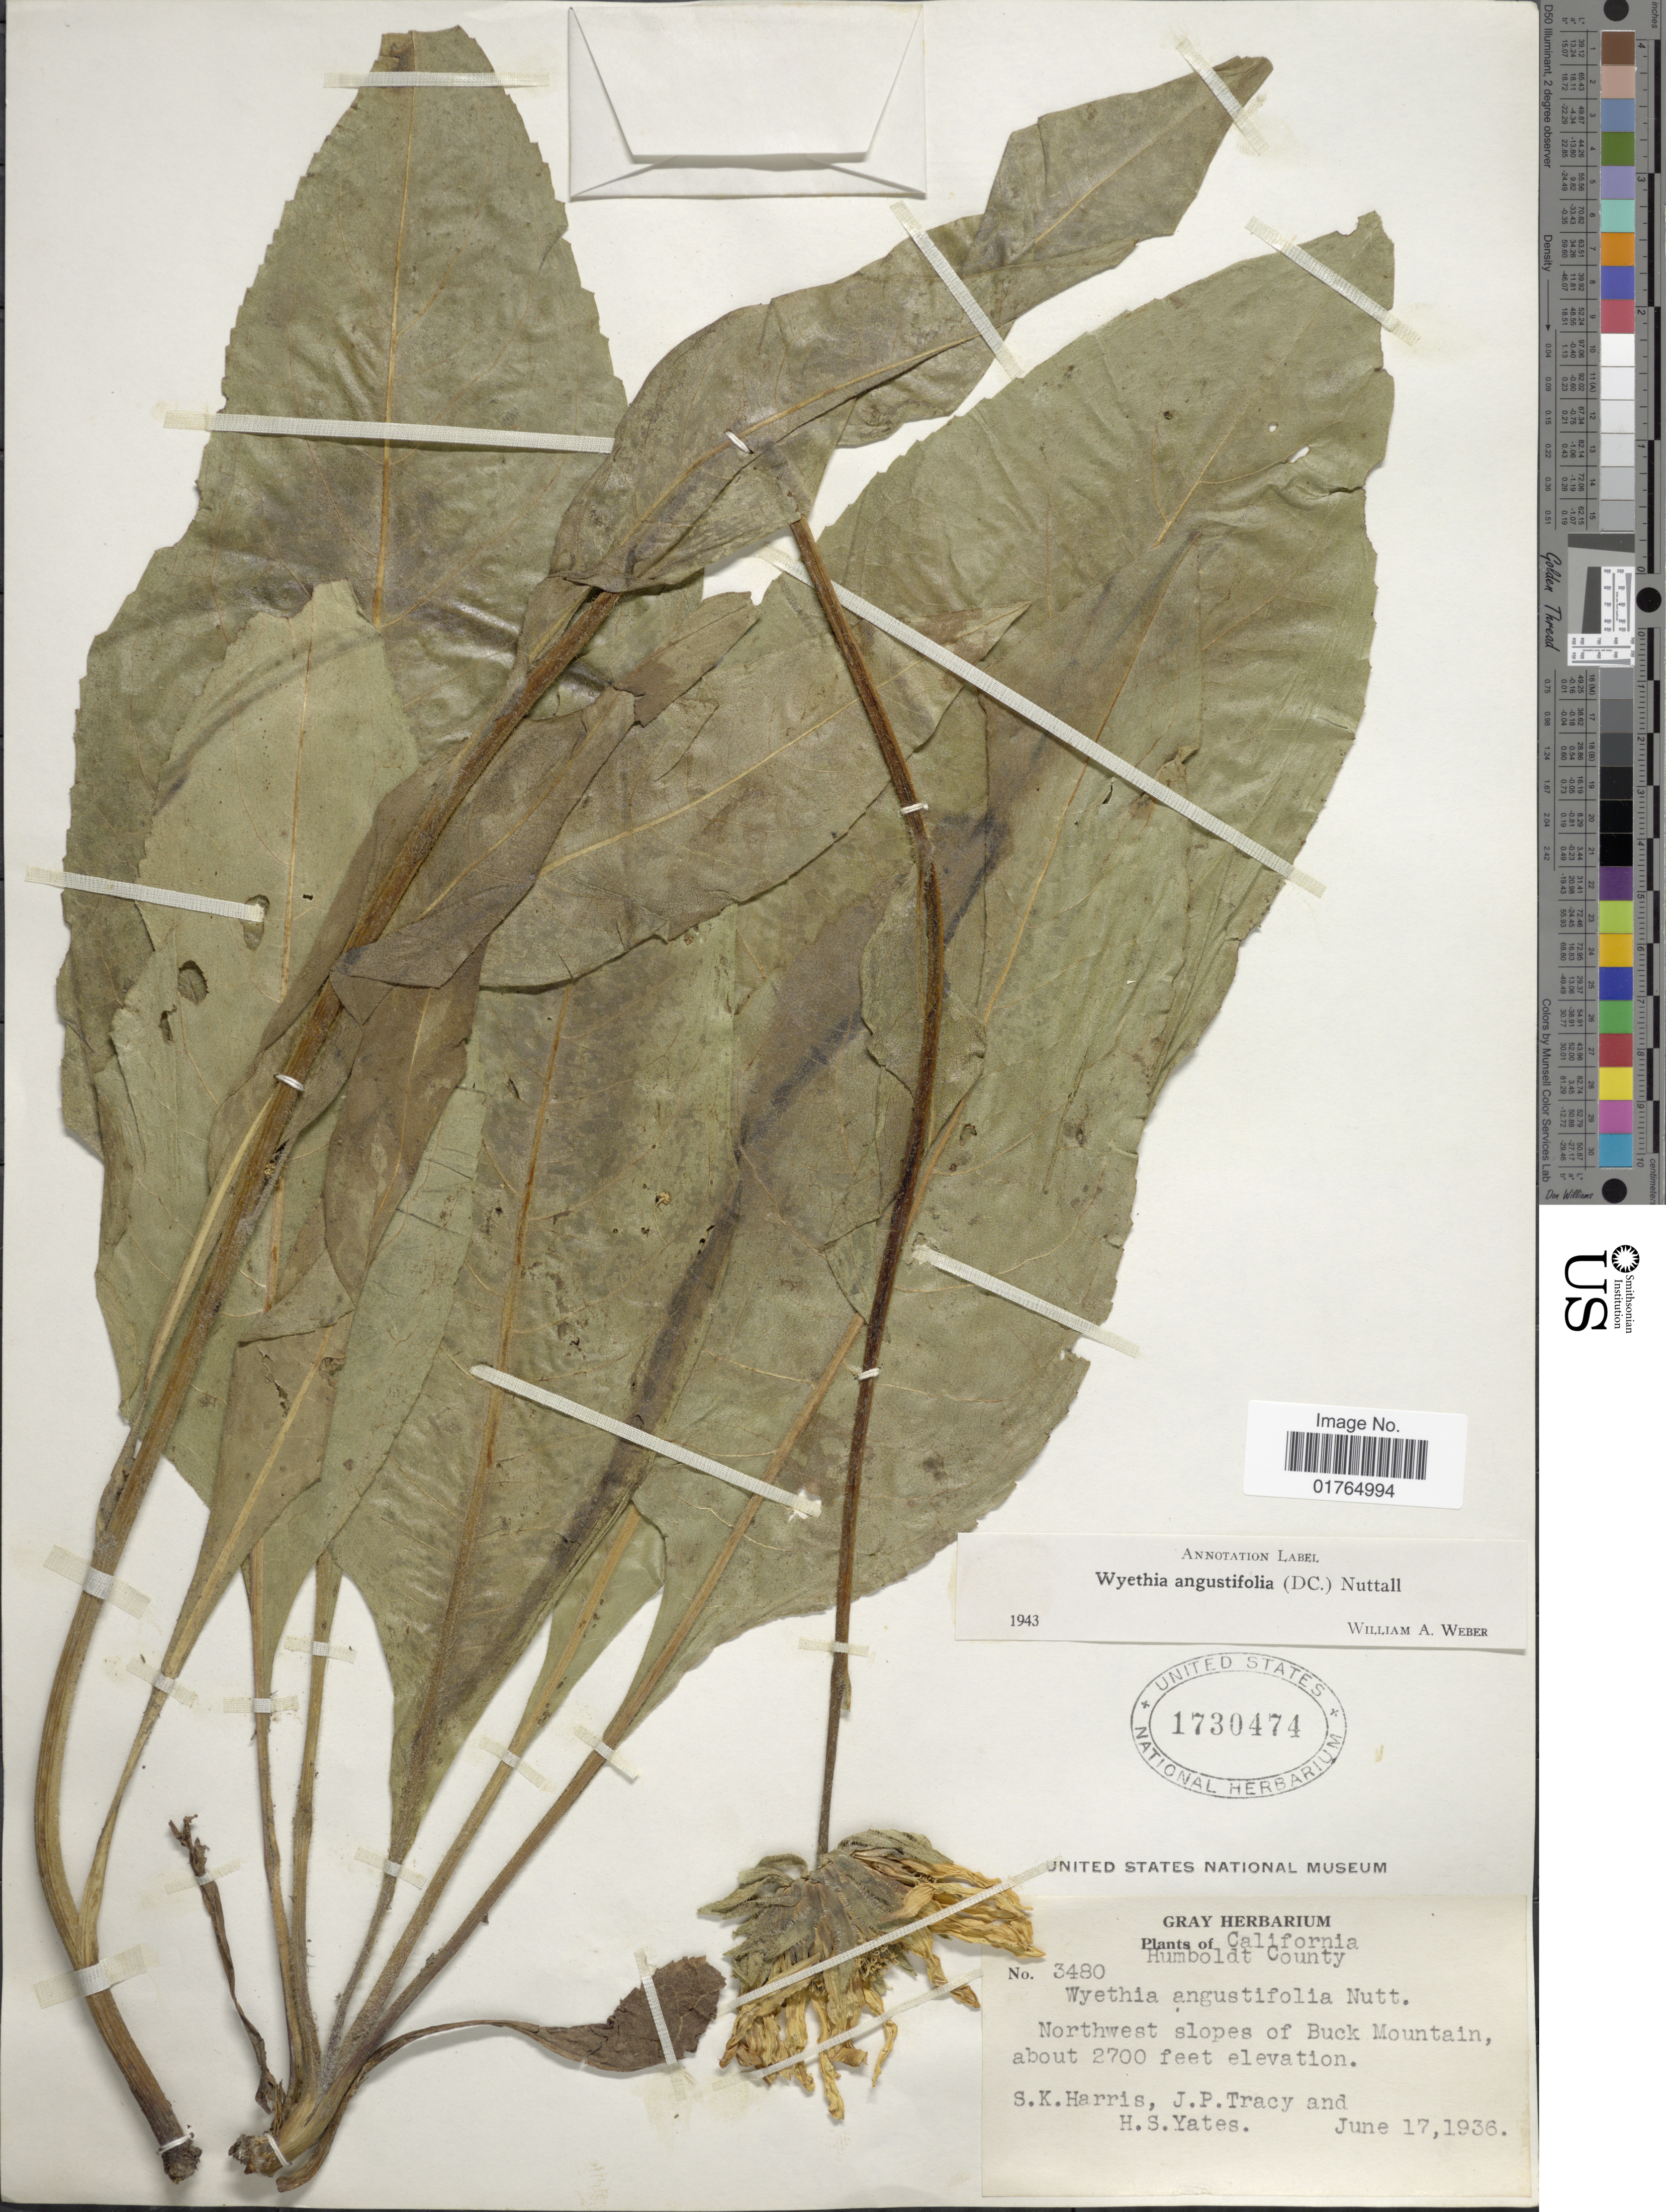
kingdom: Plantae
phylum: Tracheophyta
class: Magnoliopsida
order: Asterales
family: Asteraceae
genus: Wyethia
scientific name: Wyethia angustifolia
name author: (DC.) Nutt.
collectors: S. K. Harris, J. Tracy & H. S. Yates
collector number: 3480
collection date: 1936-06-17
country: United States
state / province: California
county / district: Humboldt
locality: Humboldt County, northwest slopes of Buck Mountain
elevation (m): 823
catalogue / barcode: US 1730474